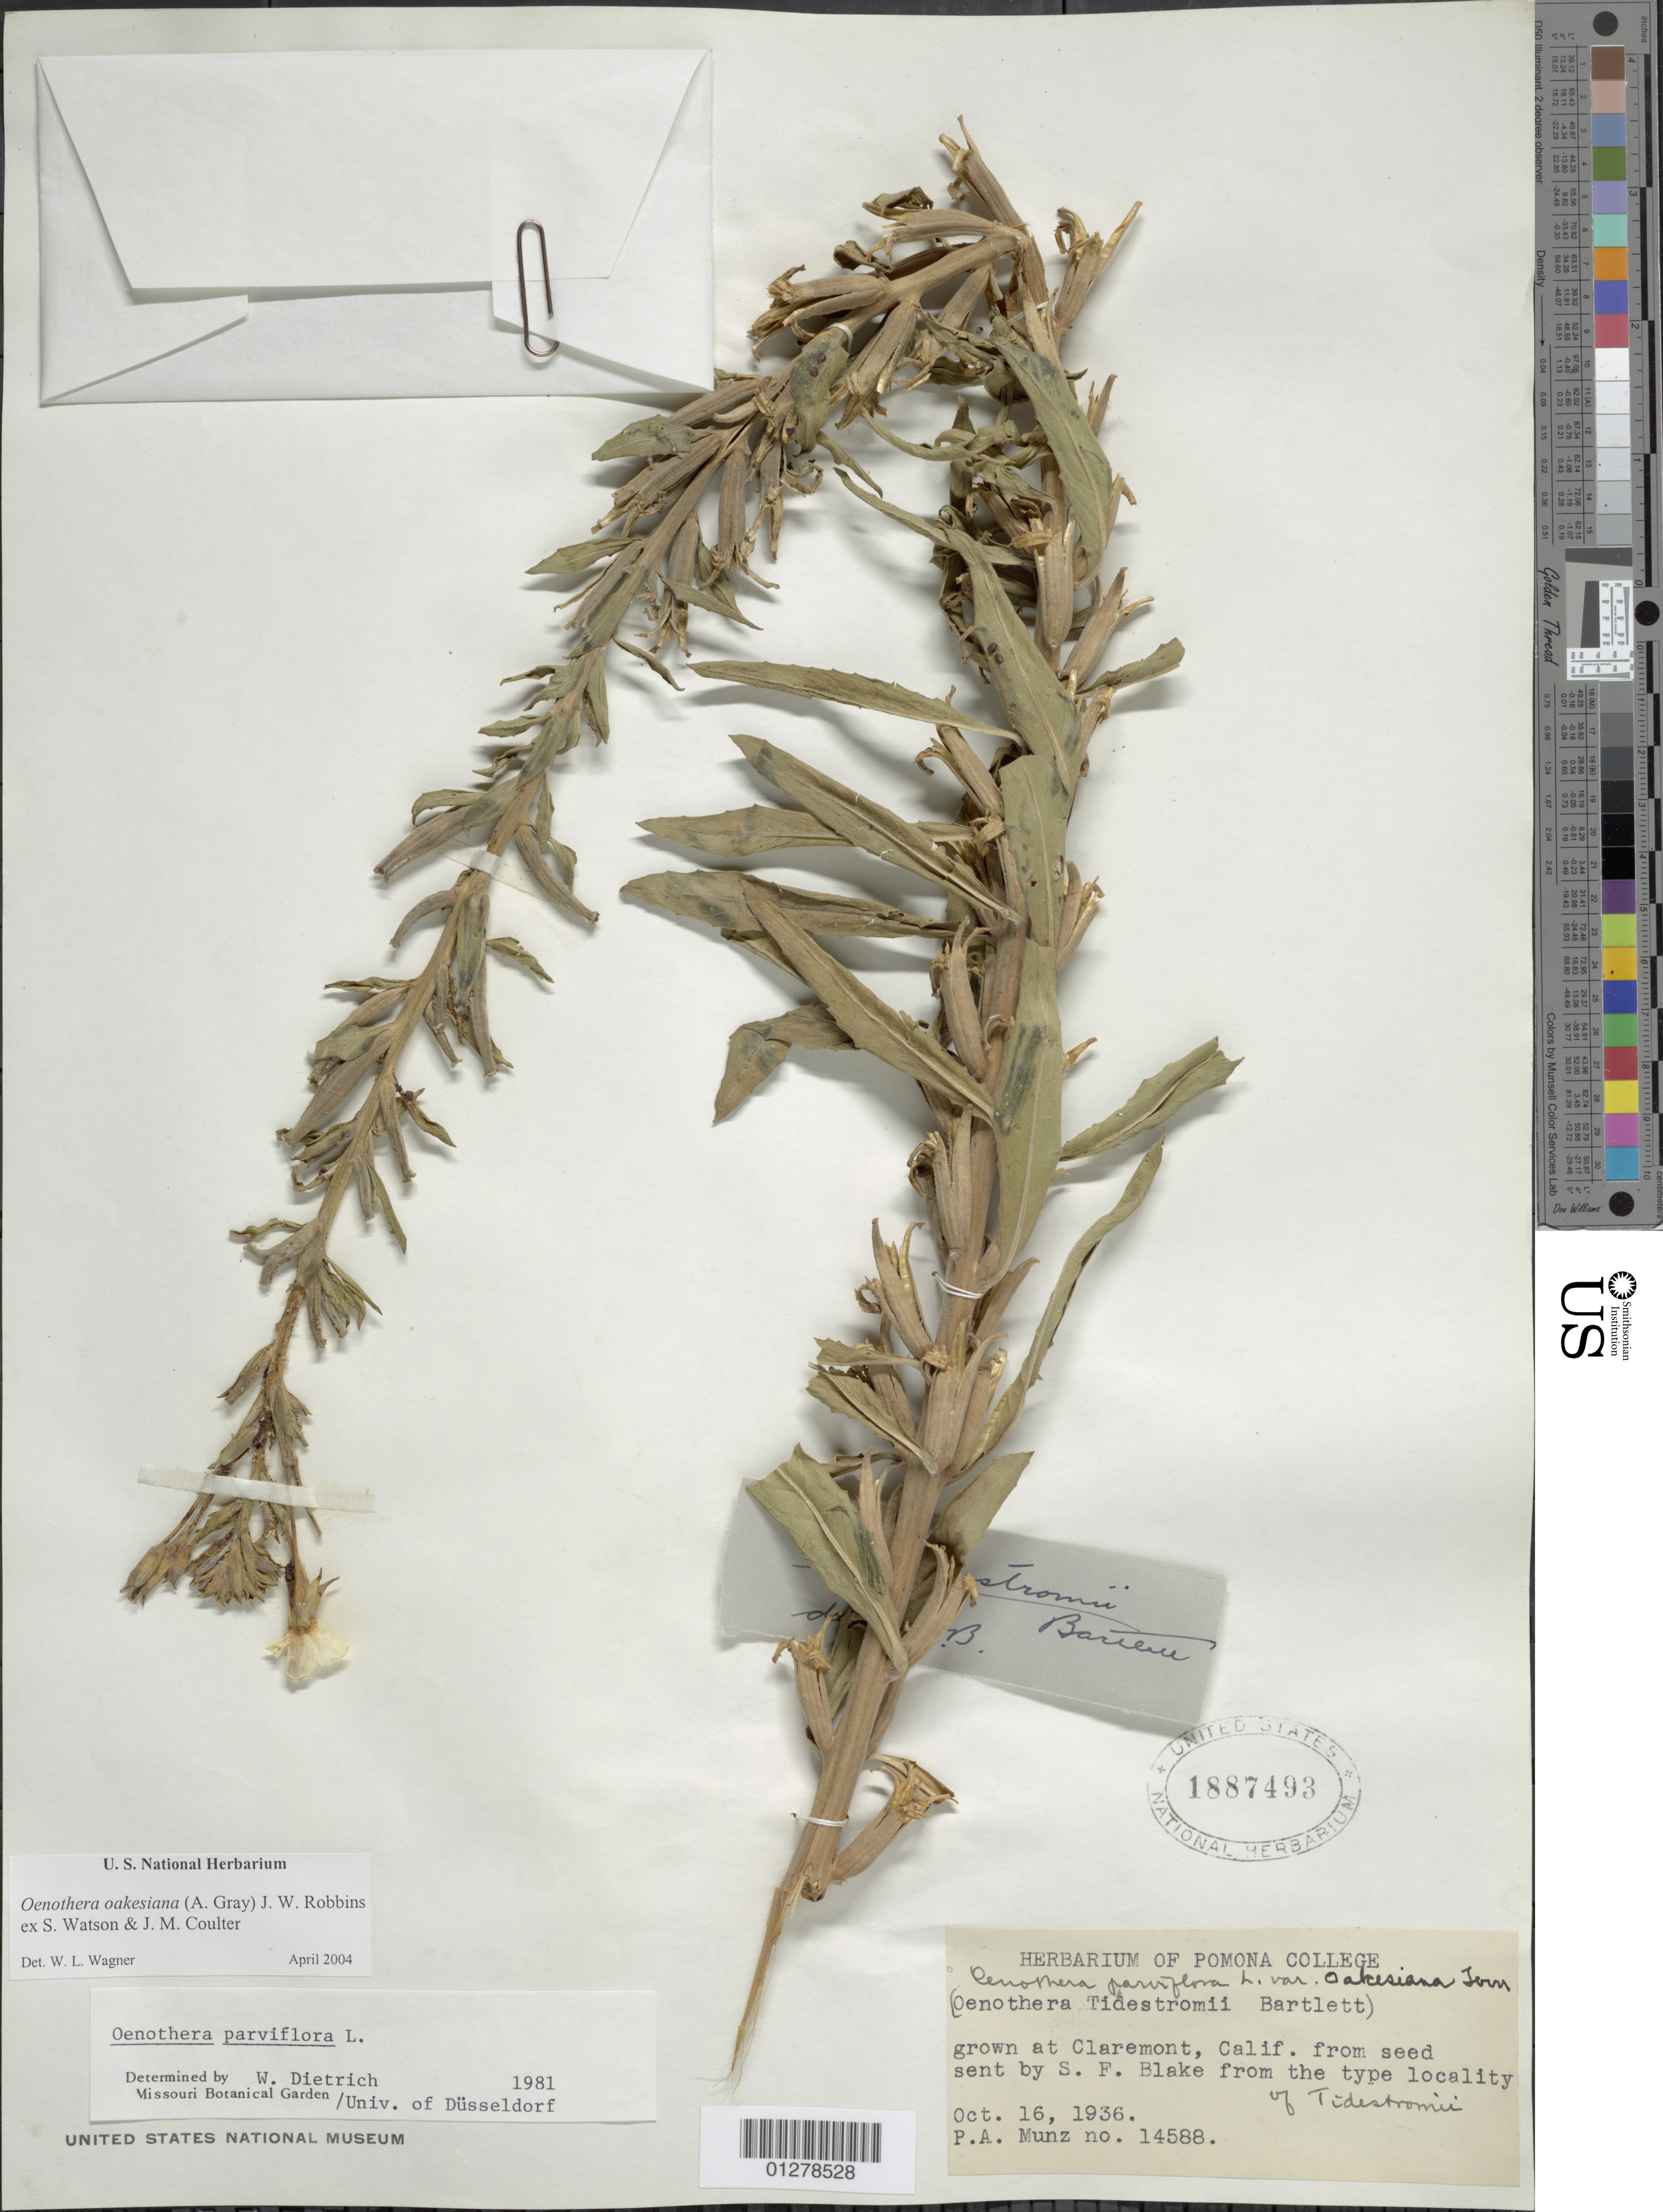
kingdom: Plantae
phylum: Tracheophyta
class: Magnoliopsida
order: Myrtales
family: Onagraceae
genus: Oenothera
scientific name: Oenothera oakesiana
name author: (A. Gray) J.W. Robbins ex S. Watson & J.M. Coult.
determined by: Wagner, W. L., (BOT), Smithsonian Institution - National Museum of Natural History (UNITED STATES)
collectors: P. A. Munz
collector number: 14588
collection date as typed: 16 Oct 1936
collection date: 1936-10-16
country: United States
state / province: California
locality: Claremont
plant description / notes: Grown from seed sent by S. F. Blake.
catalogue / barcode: US 1887493